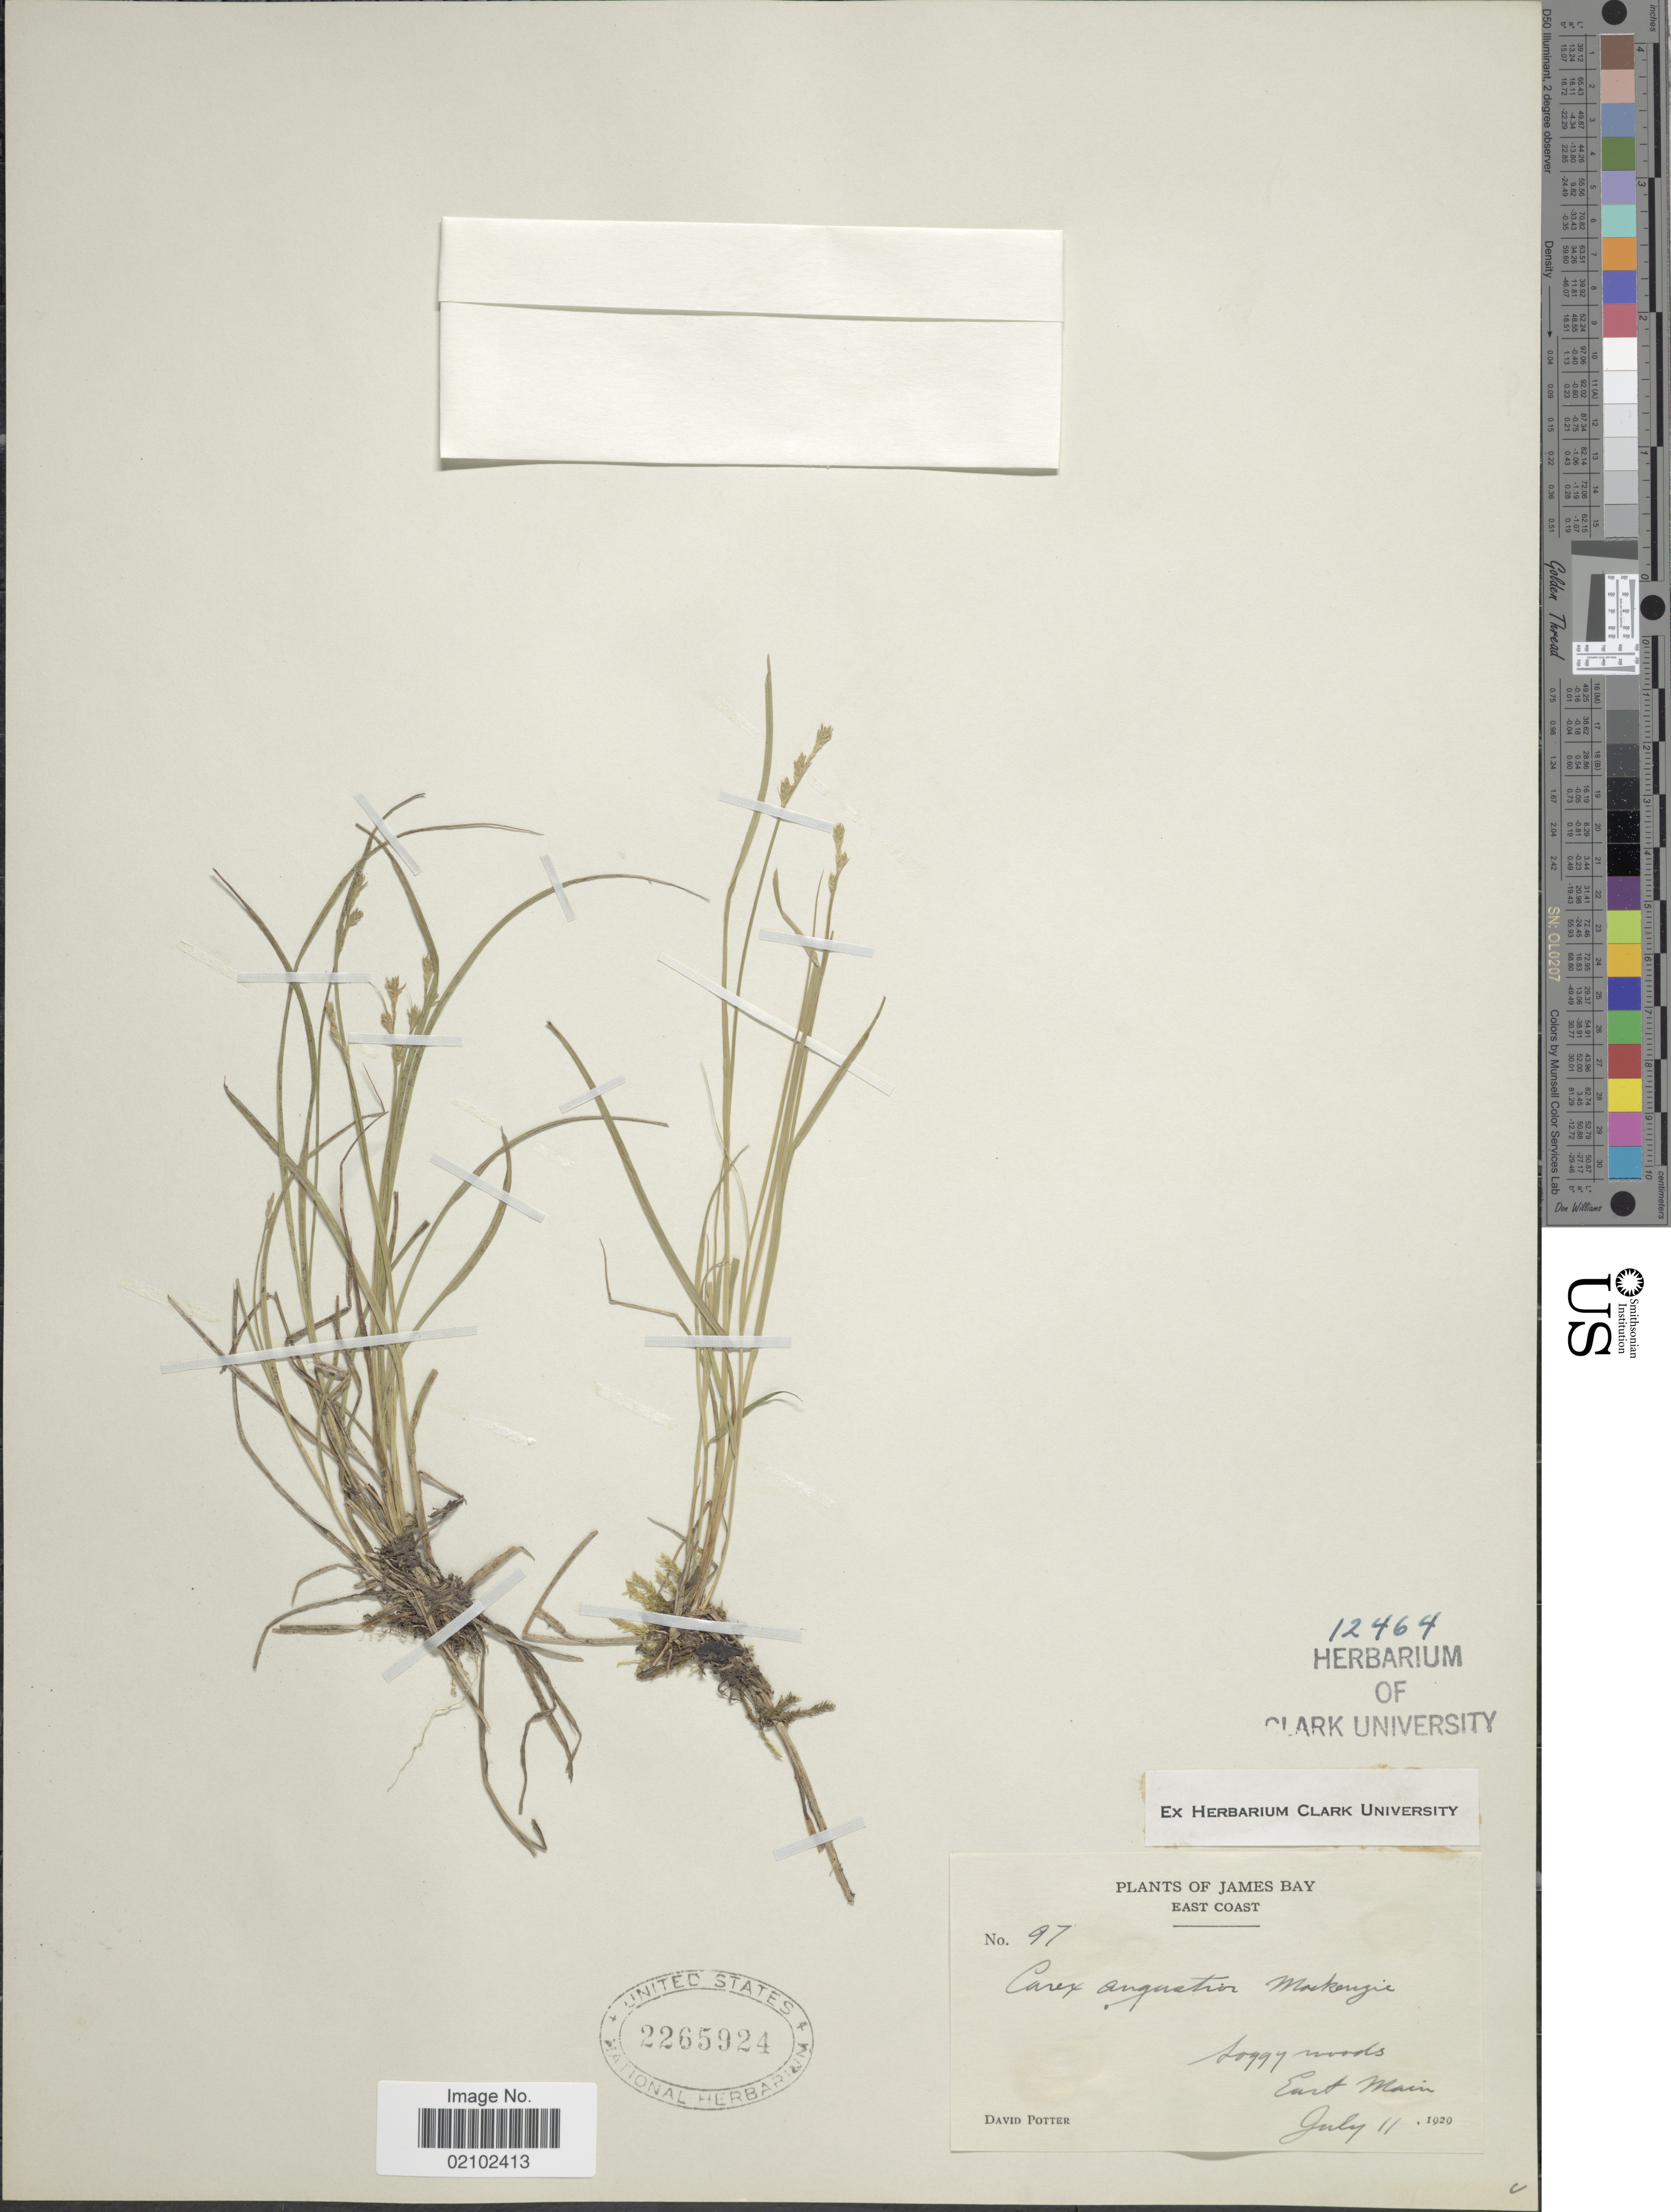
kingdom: Plantae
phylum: Tracheophyta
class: Liliopsida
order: Poales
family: Cyperaceae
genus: Carex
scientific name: Carex echinata subsp. echinata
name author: Murray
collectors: D. Potter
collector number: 97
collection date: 1929-07-11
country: Canada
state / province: Quebec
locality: James Bay, East Coast, Loggy woods, East Main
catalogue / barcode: US 2265924